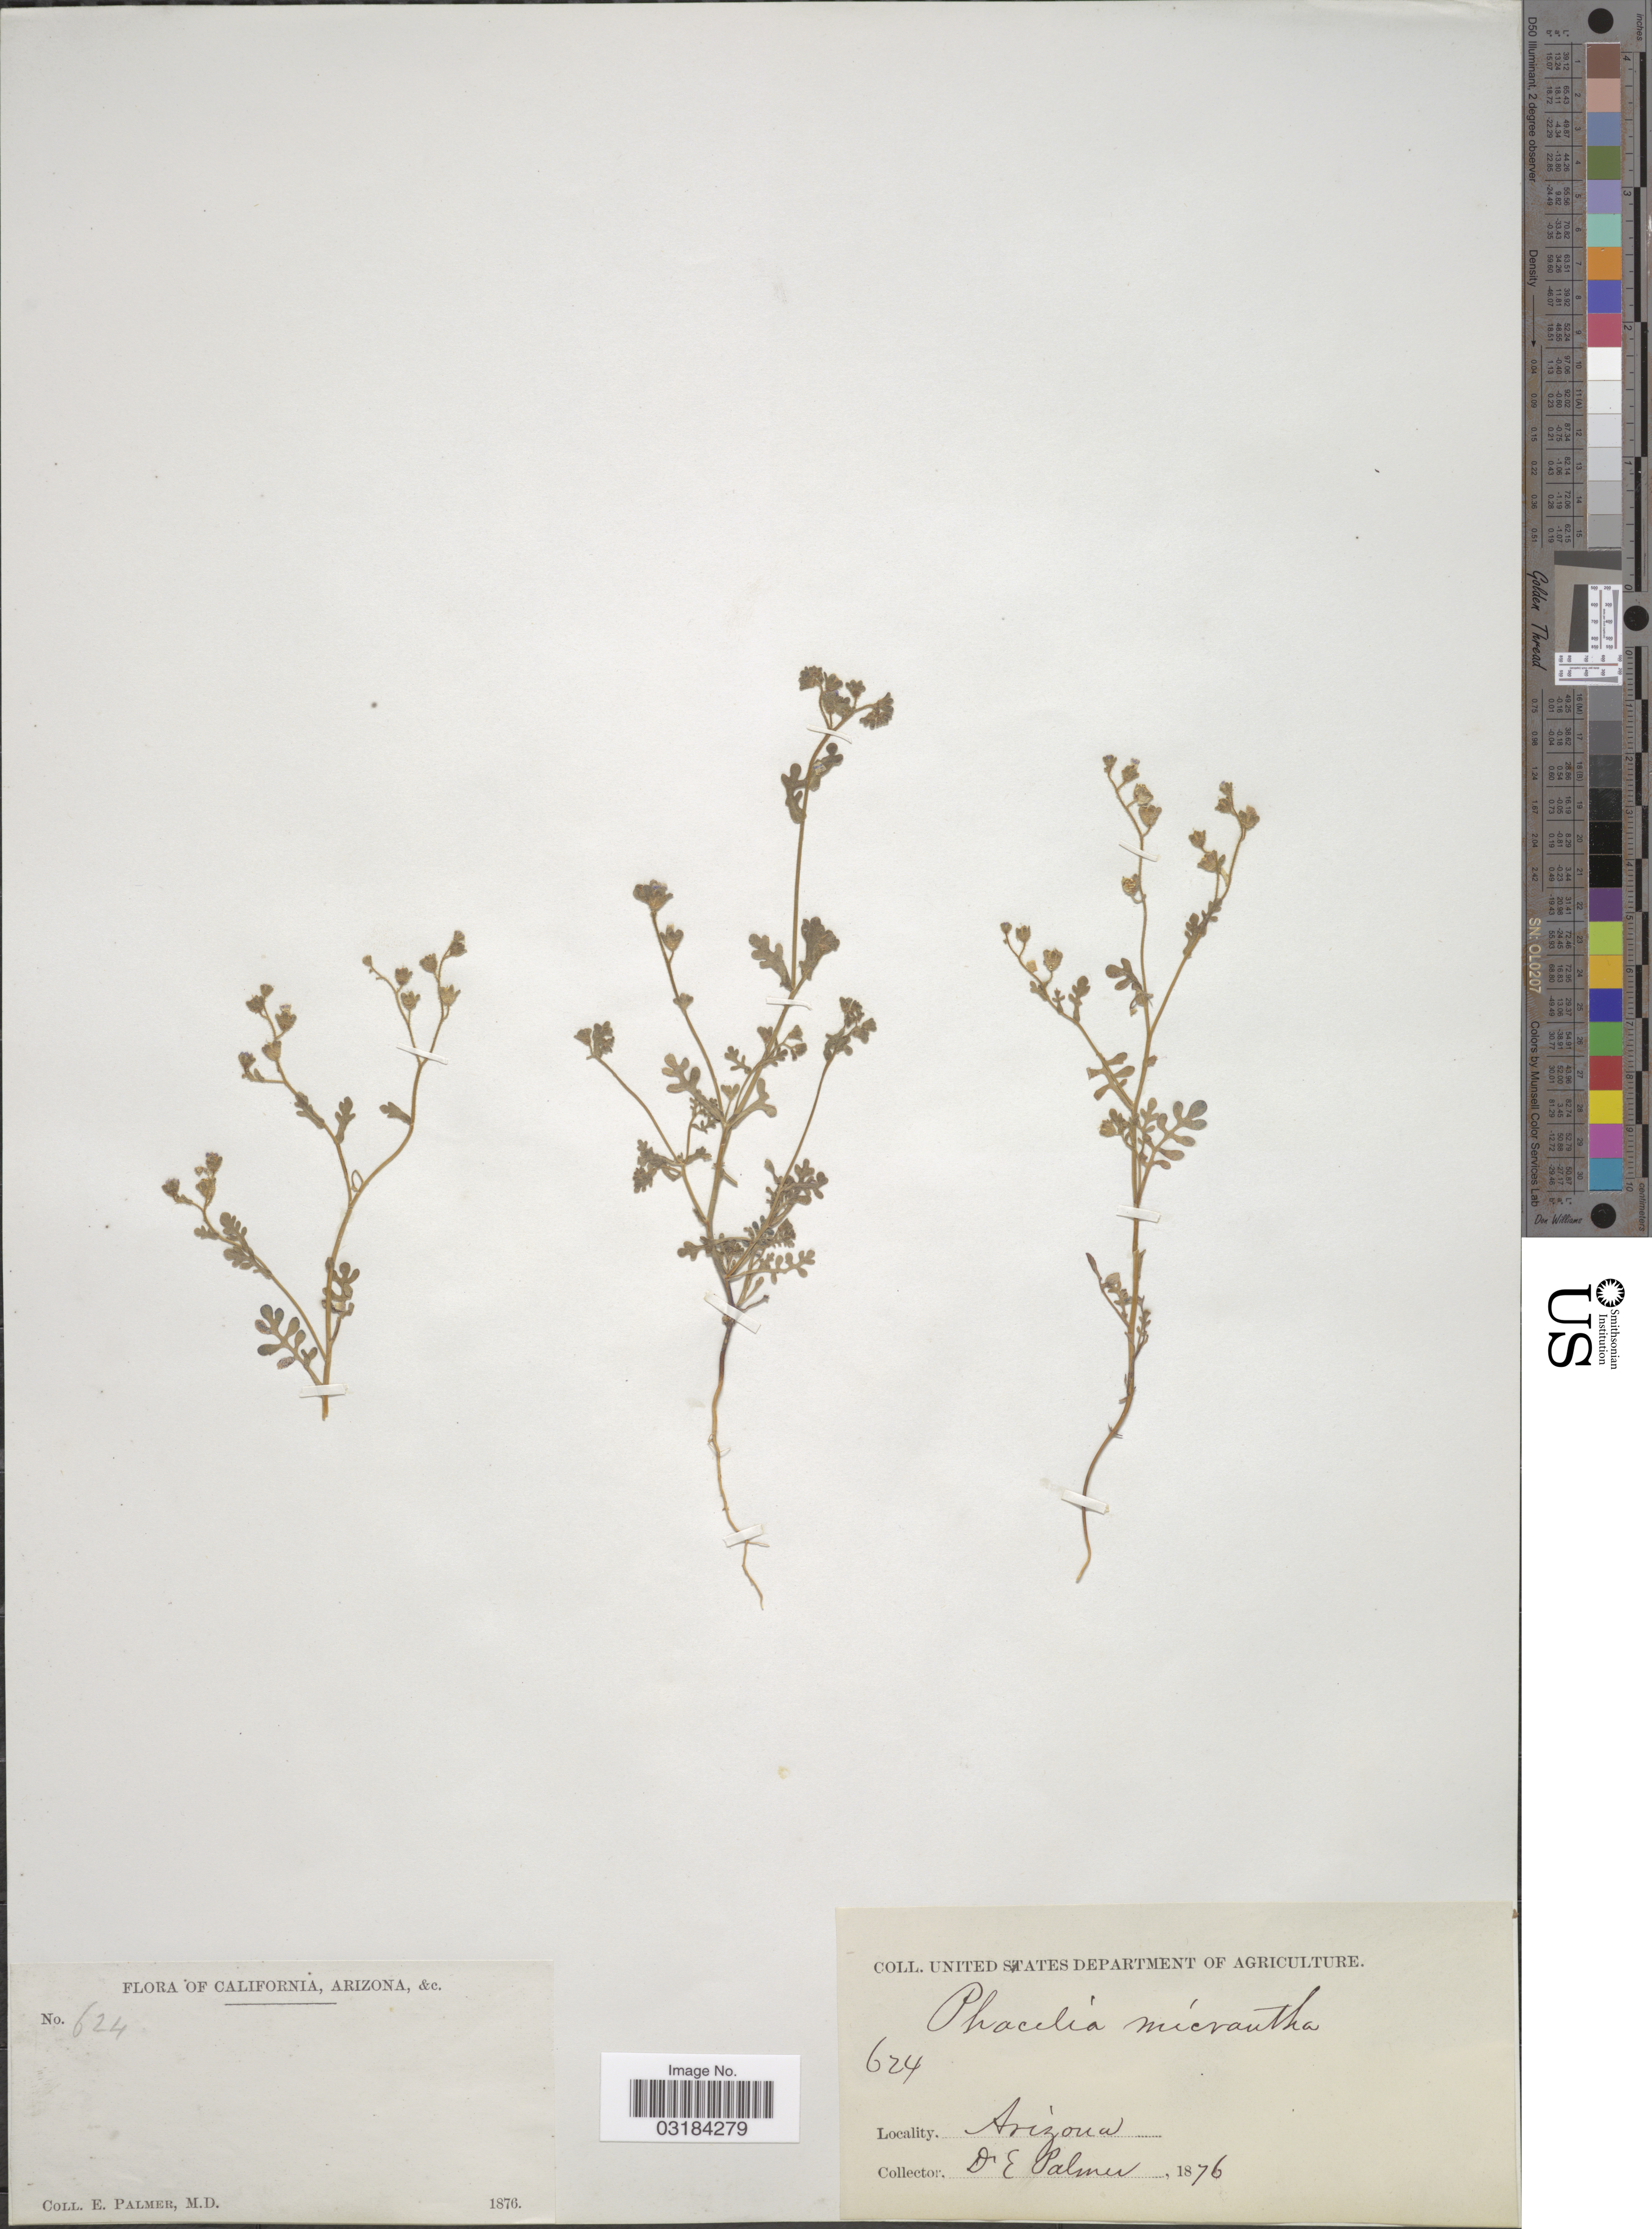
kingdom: Plantae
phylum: Tracheophyta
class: Magnoliopsida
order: Boraginales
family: Hydrophyllaceae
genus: Eucrypta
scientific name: Eucrypta micrantha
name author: (Torr.) A. Heller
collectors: E. Palmer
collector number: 624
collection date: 1876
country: United States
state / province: Arizona